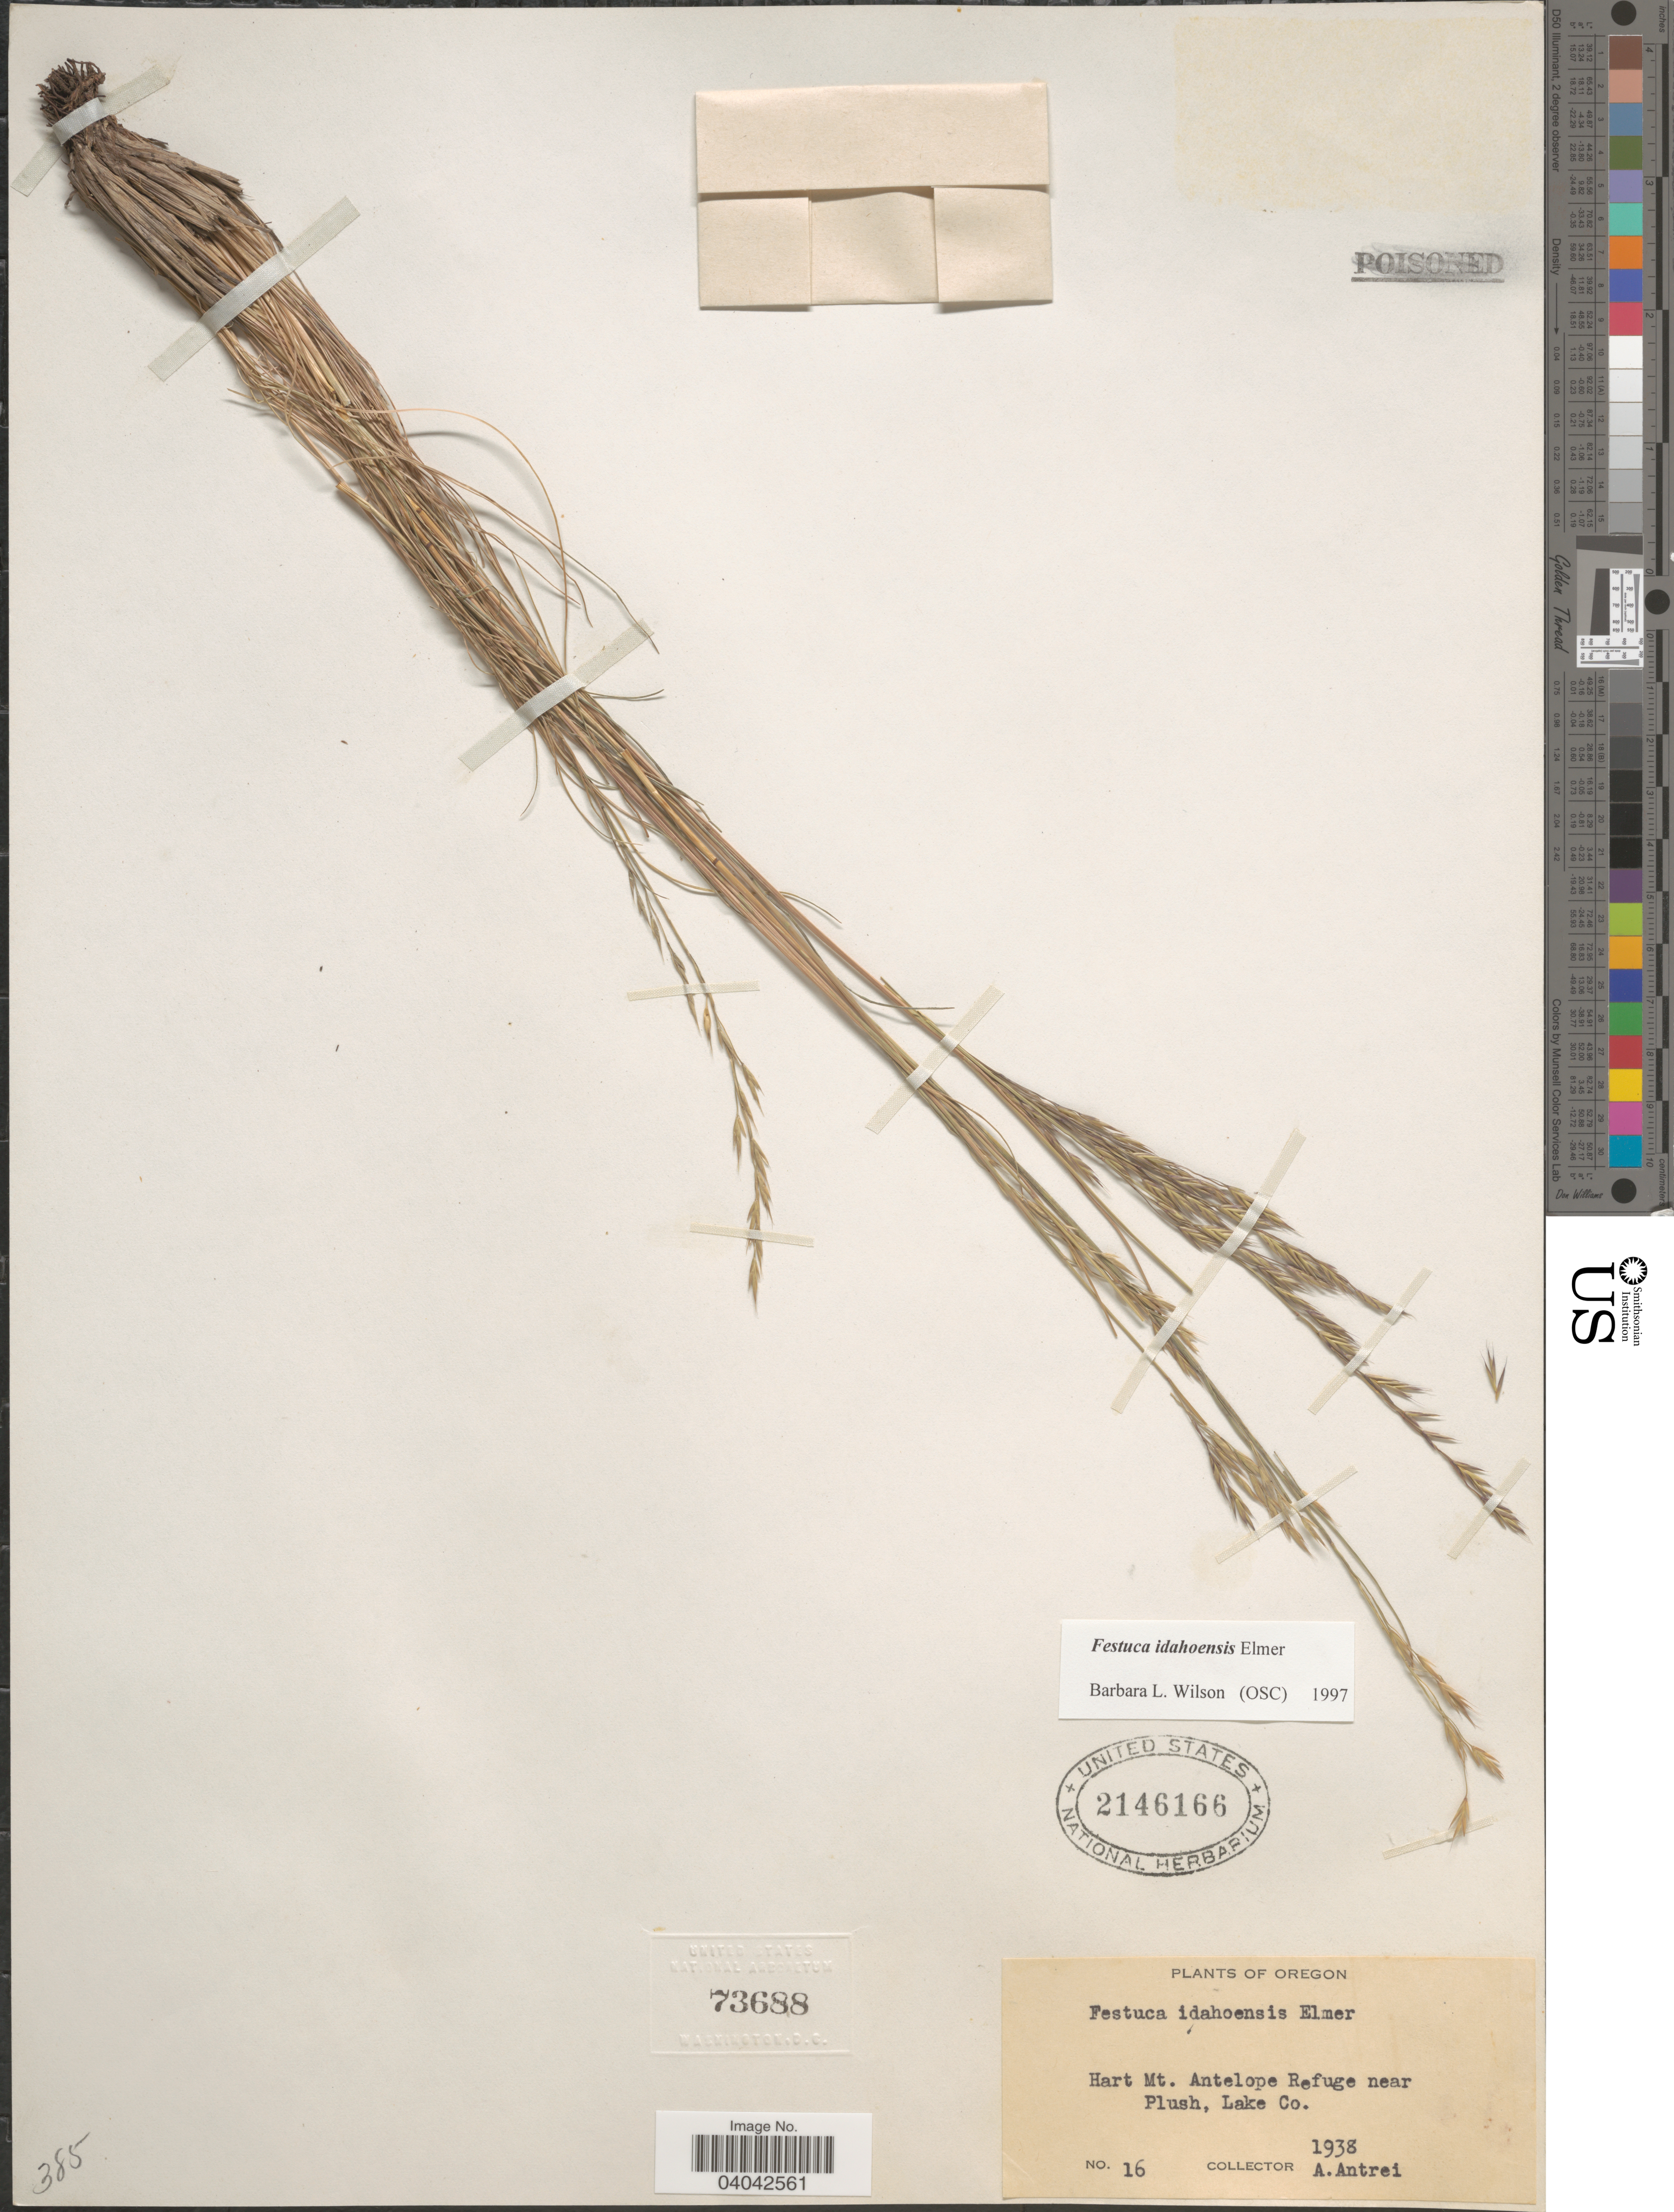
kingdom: Plantae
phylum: Tracheophyta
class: Liliopsida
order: Poales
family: Poaceae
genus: Festuca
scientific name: Festuca idahoensis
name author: Elmer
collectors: A. Antrei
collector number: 16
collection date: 1938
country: United States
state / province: Oregon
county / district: Lake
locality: Hart Mt. Antelope Refuge near Plush, Lake Co.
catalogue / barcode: US 2146166